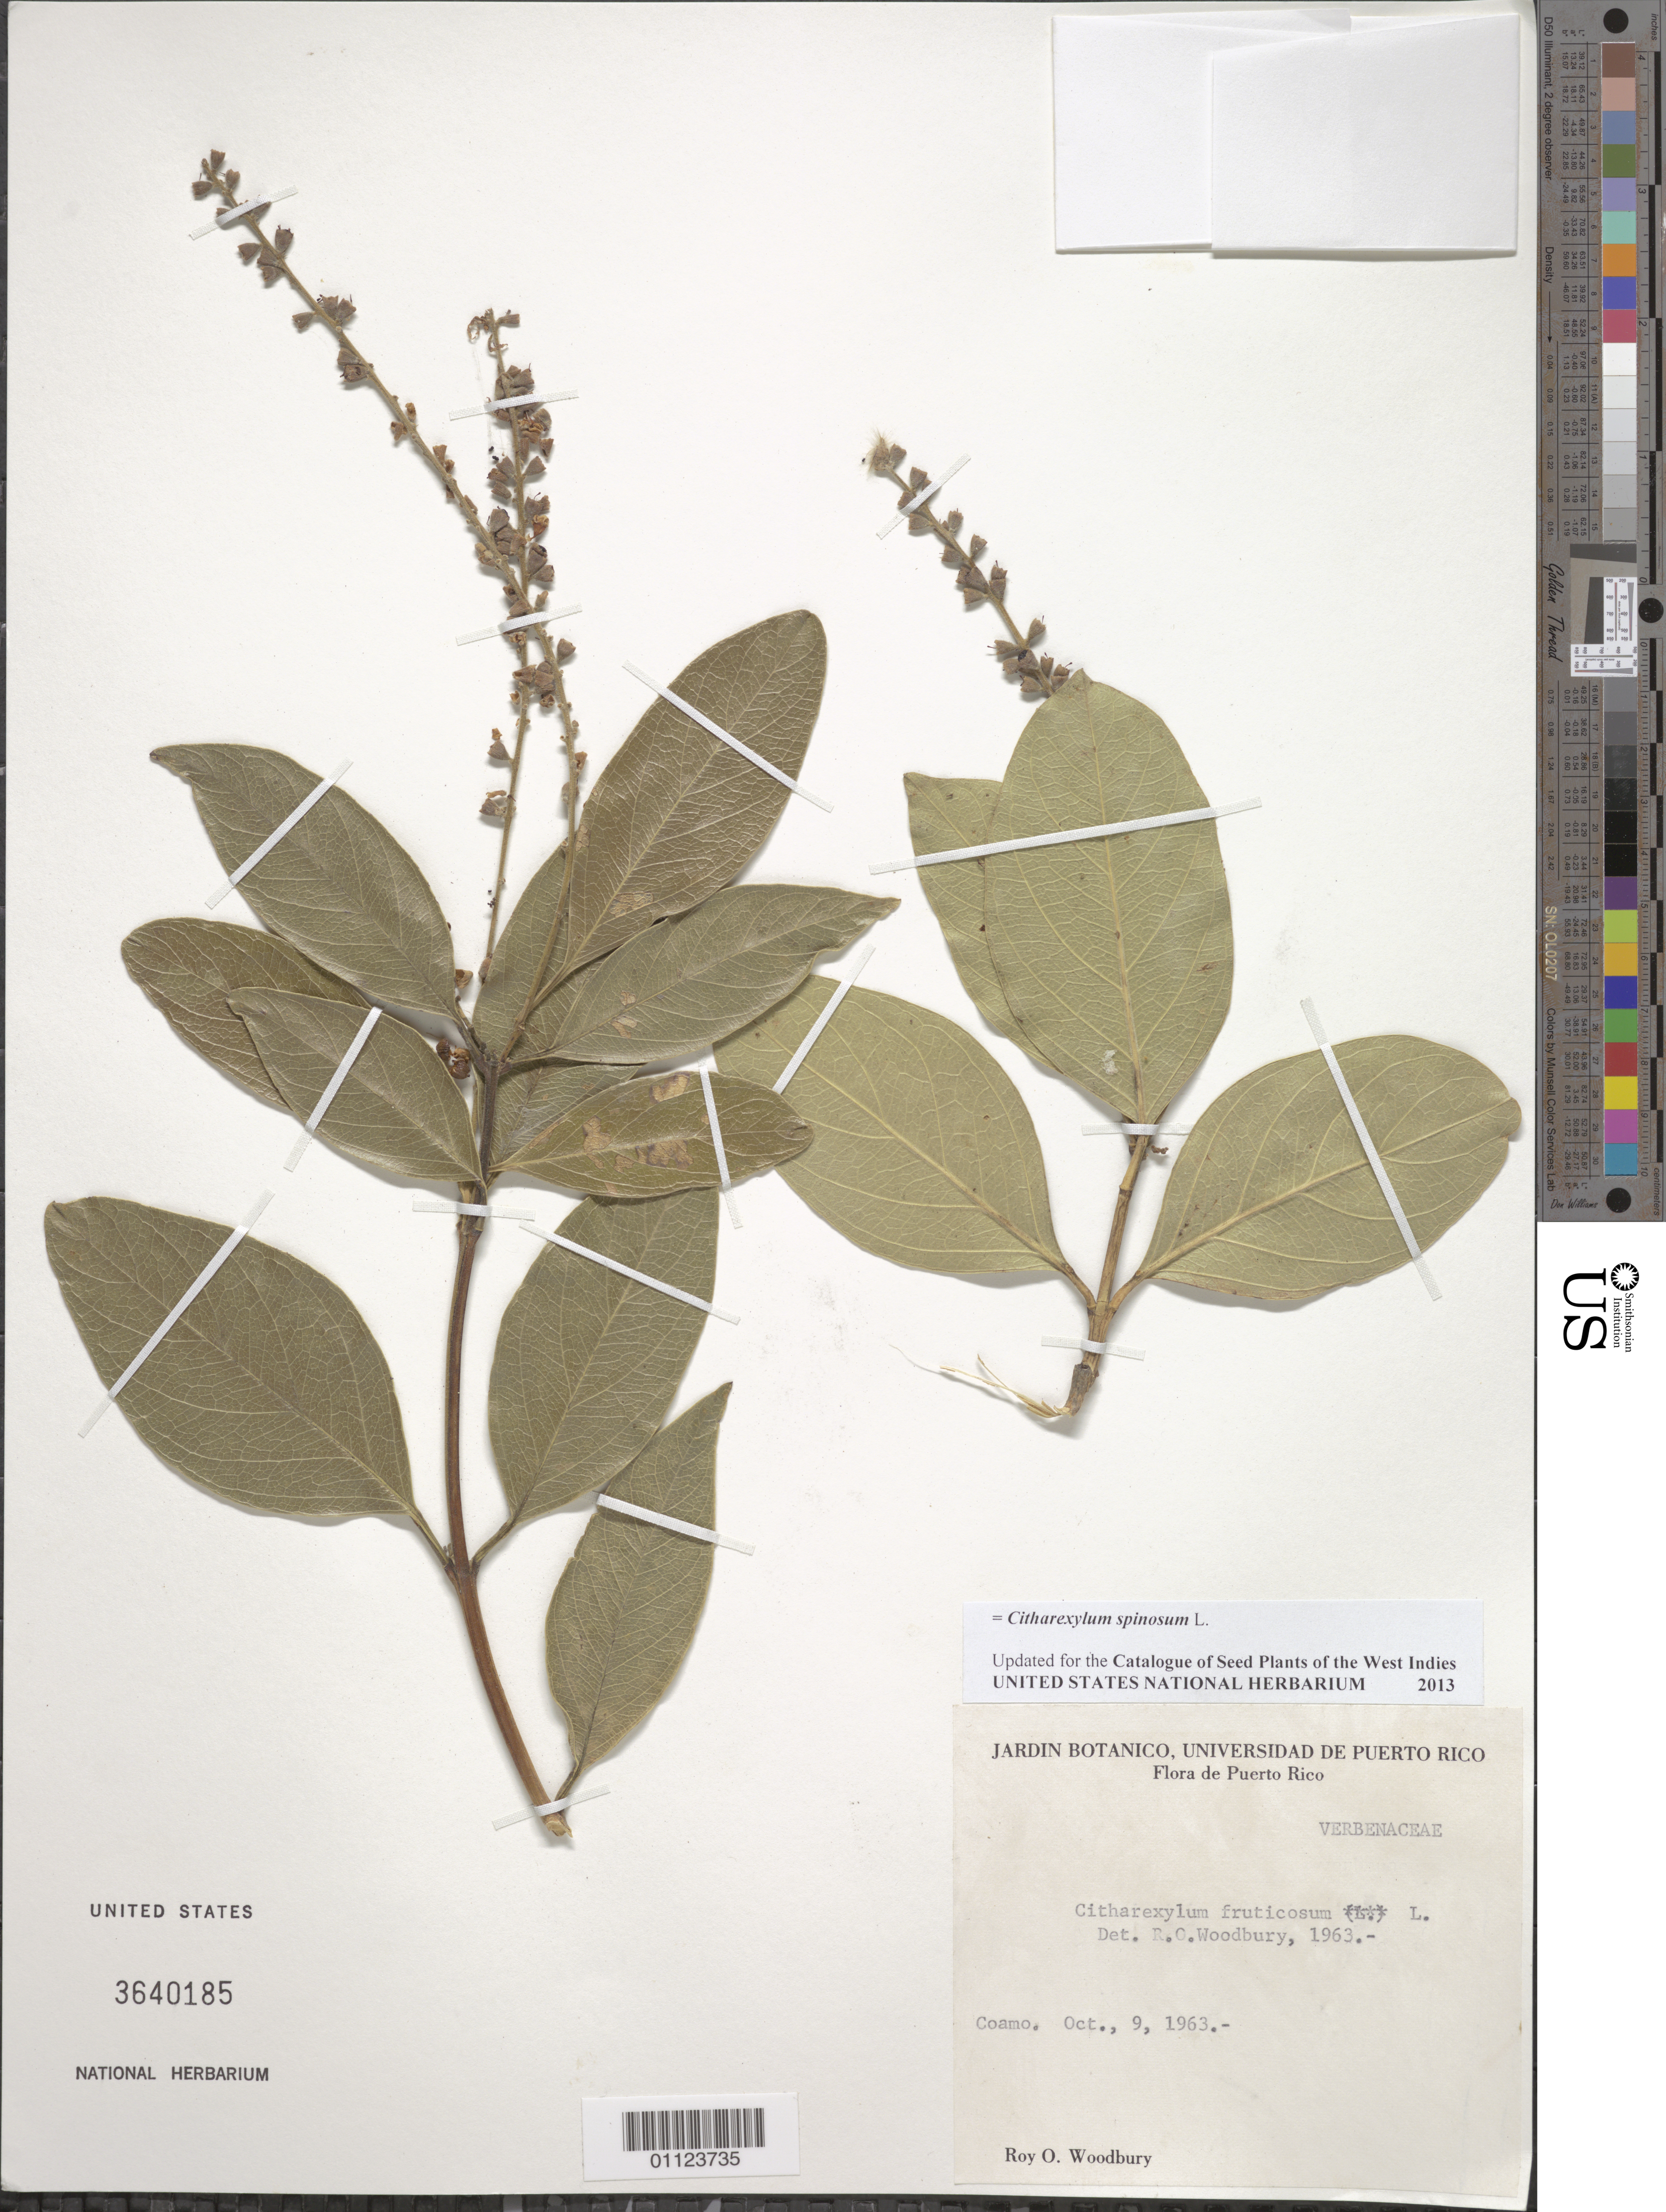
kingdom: Plantae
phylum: Tracheophyta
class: Magnoliopsida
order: Lamiales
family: Verbenaceae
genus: Citharexylum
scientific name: Citharexylum spinosum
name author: L.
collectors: R. O. Woodbury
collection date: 1963-10-09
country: Puerto Rico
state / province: Coamo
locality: Coamo.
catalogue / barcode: US 3640185